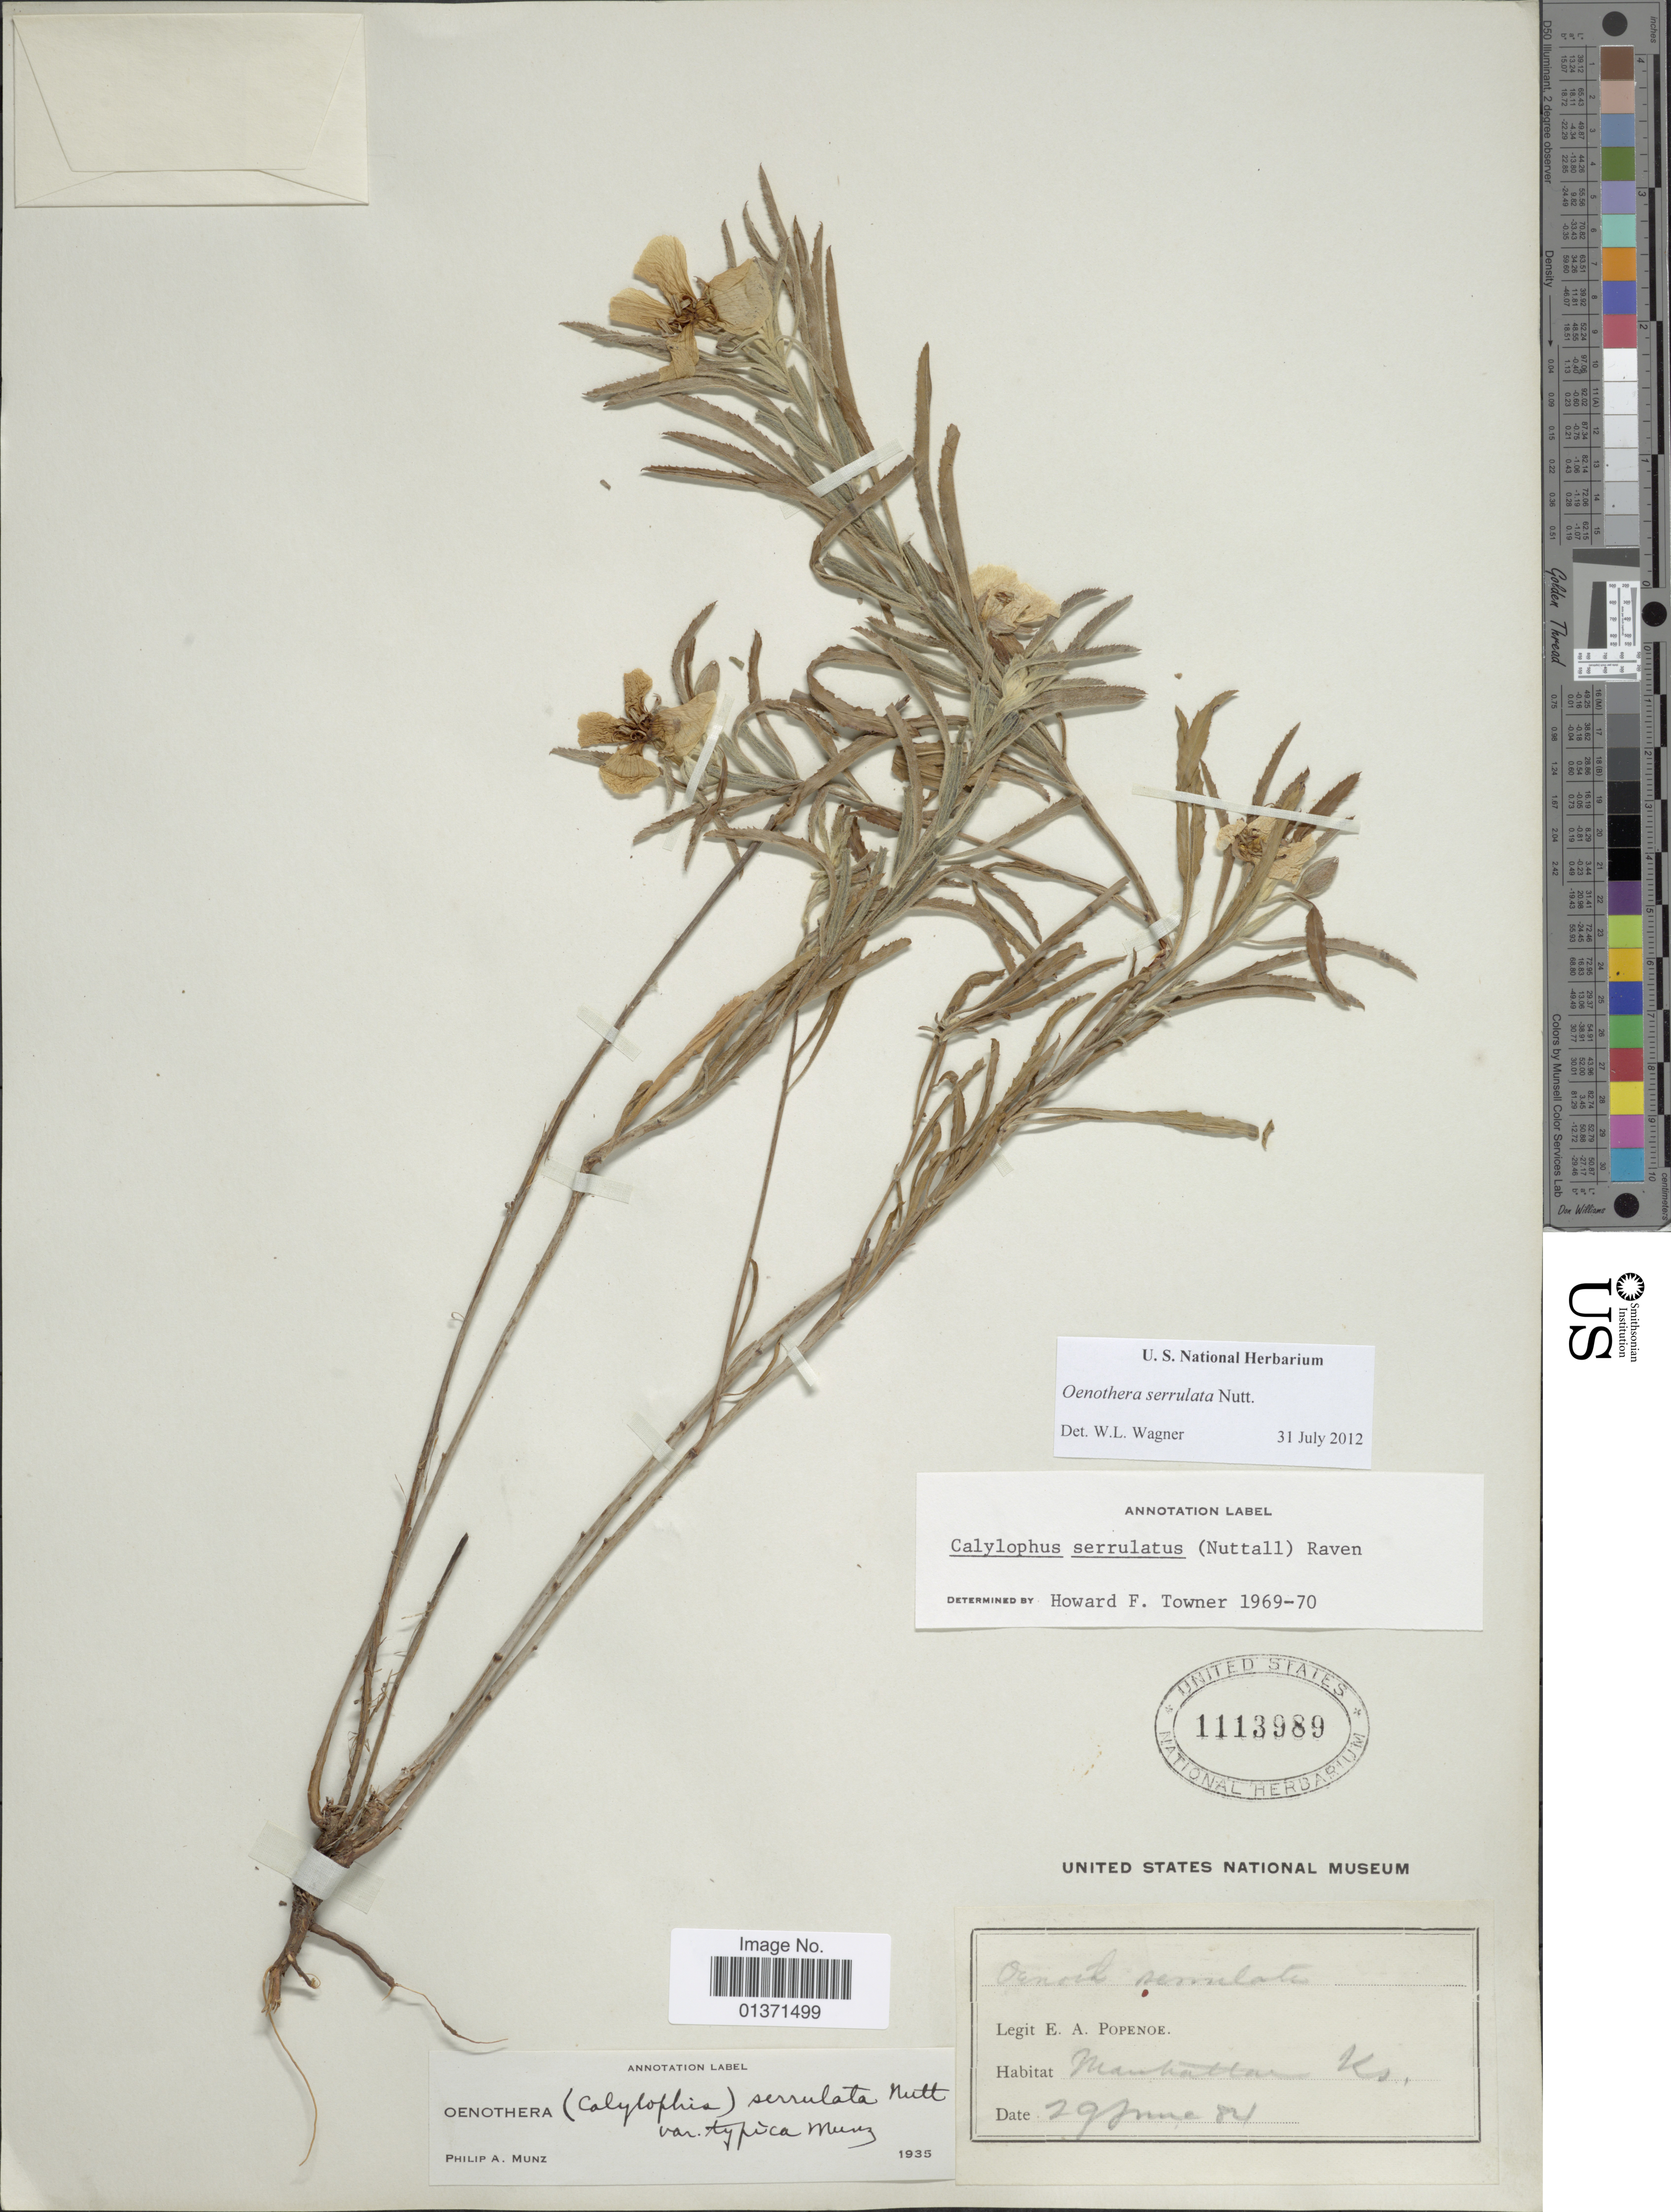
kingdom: Plantae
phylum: Tracheophyta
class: Magnoliopsida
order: Myrtales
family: Onagraceae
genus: Oenothera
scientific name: Oenothera serrulata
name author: Nutt.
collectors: E. A. Popenoe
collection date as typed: Transcribed d/m/y: 29/6/84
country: United States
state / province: Kansas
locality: Manhattan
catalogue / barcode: US 1113989